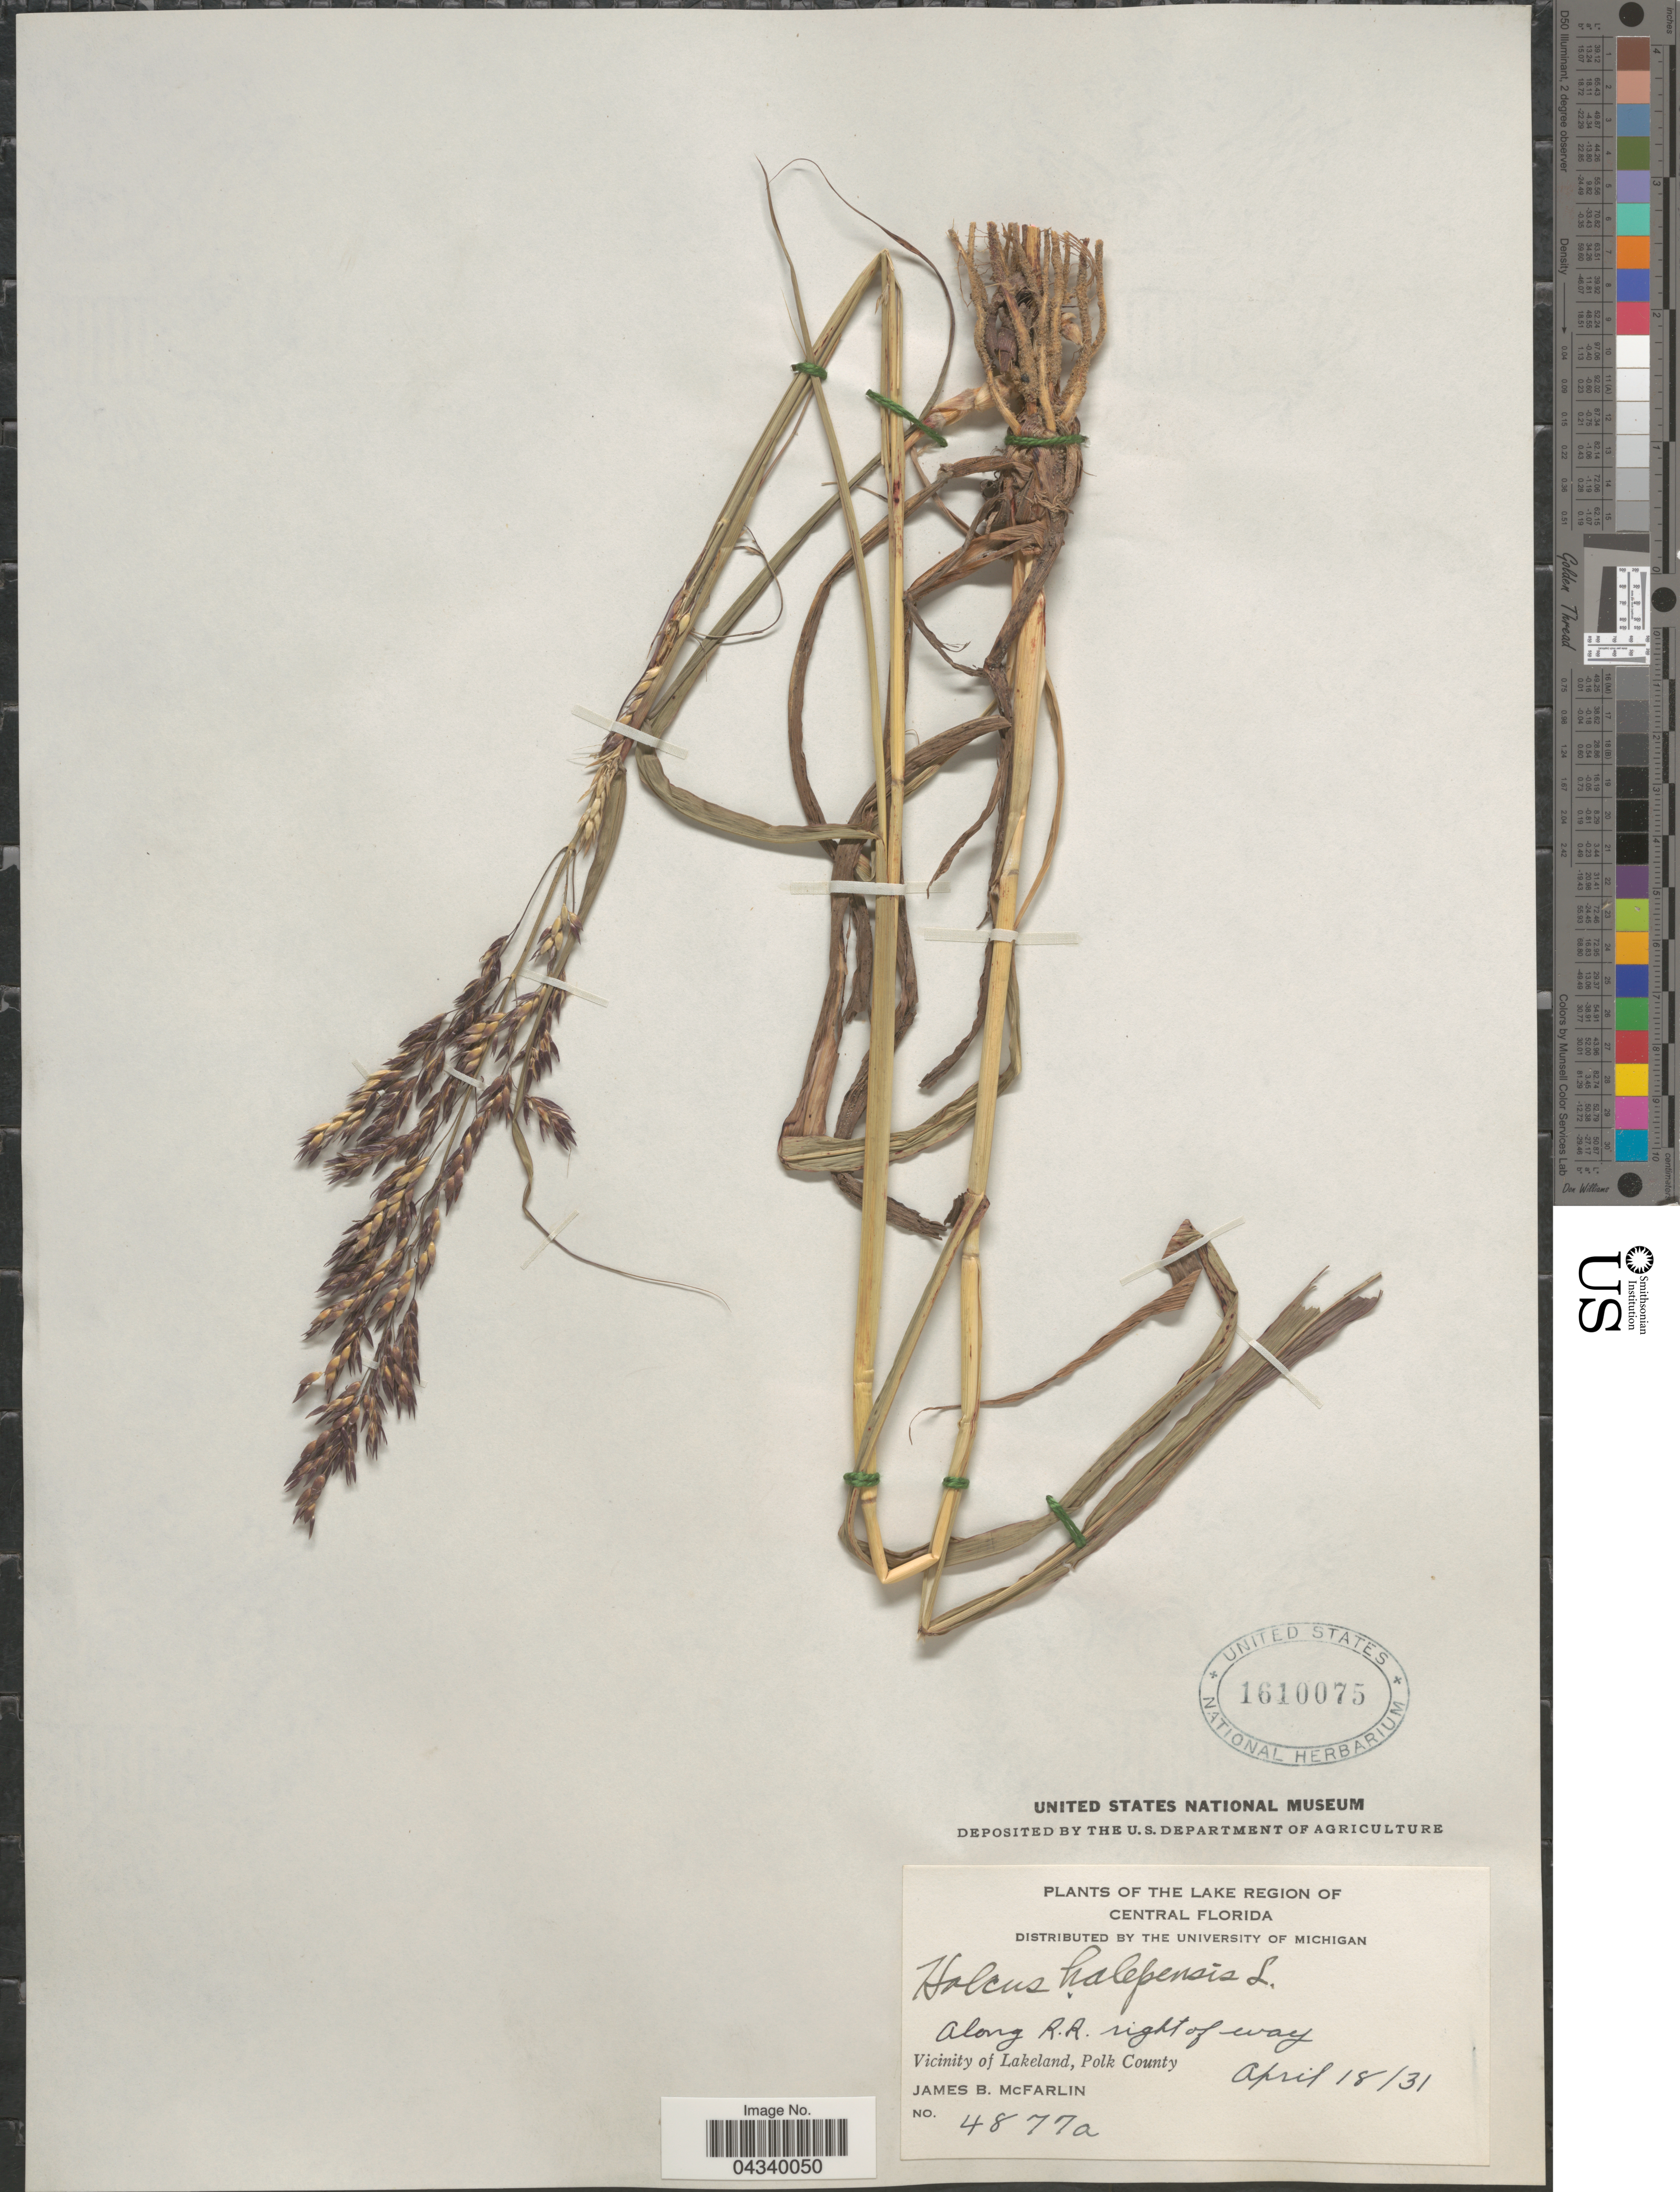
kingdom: Plantae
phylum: Tracheophyta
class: Liliopsida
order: Poales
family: Poaceae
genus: Sorghum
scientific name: Sorghum halepense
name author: (L.) Pers.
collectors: J. McFarlin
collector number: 4877a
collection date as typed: Transcribed d/m/y: 18/4/31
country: United States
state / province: Florida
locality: The Lake Region of Central Florida. Along R. R. right of way. Vicinity of Lakeland, Polk County.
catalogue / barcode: US 1610075